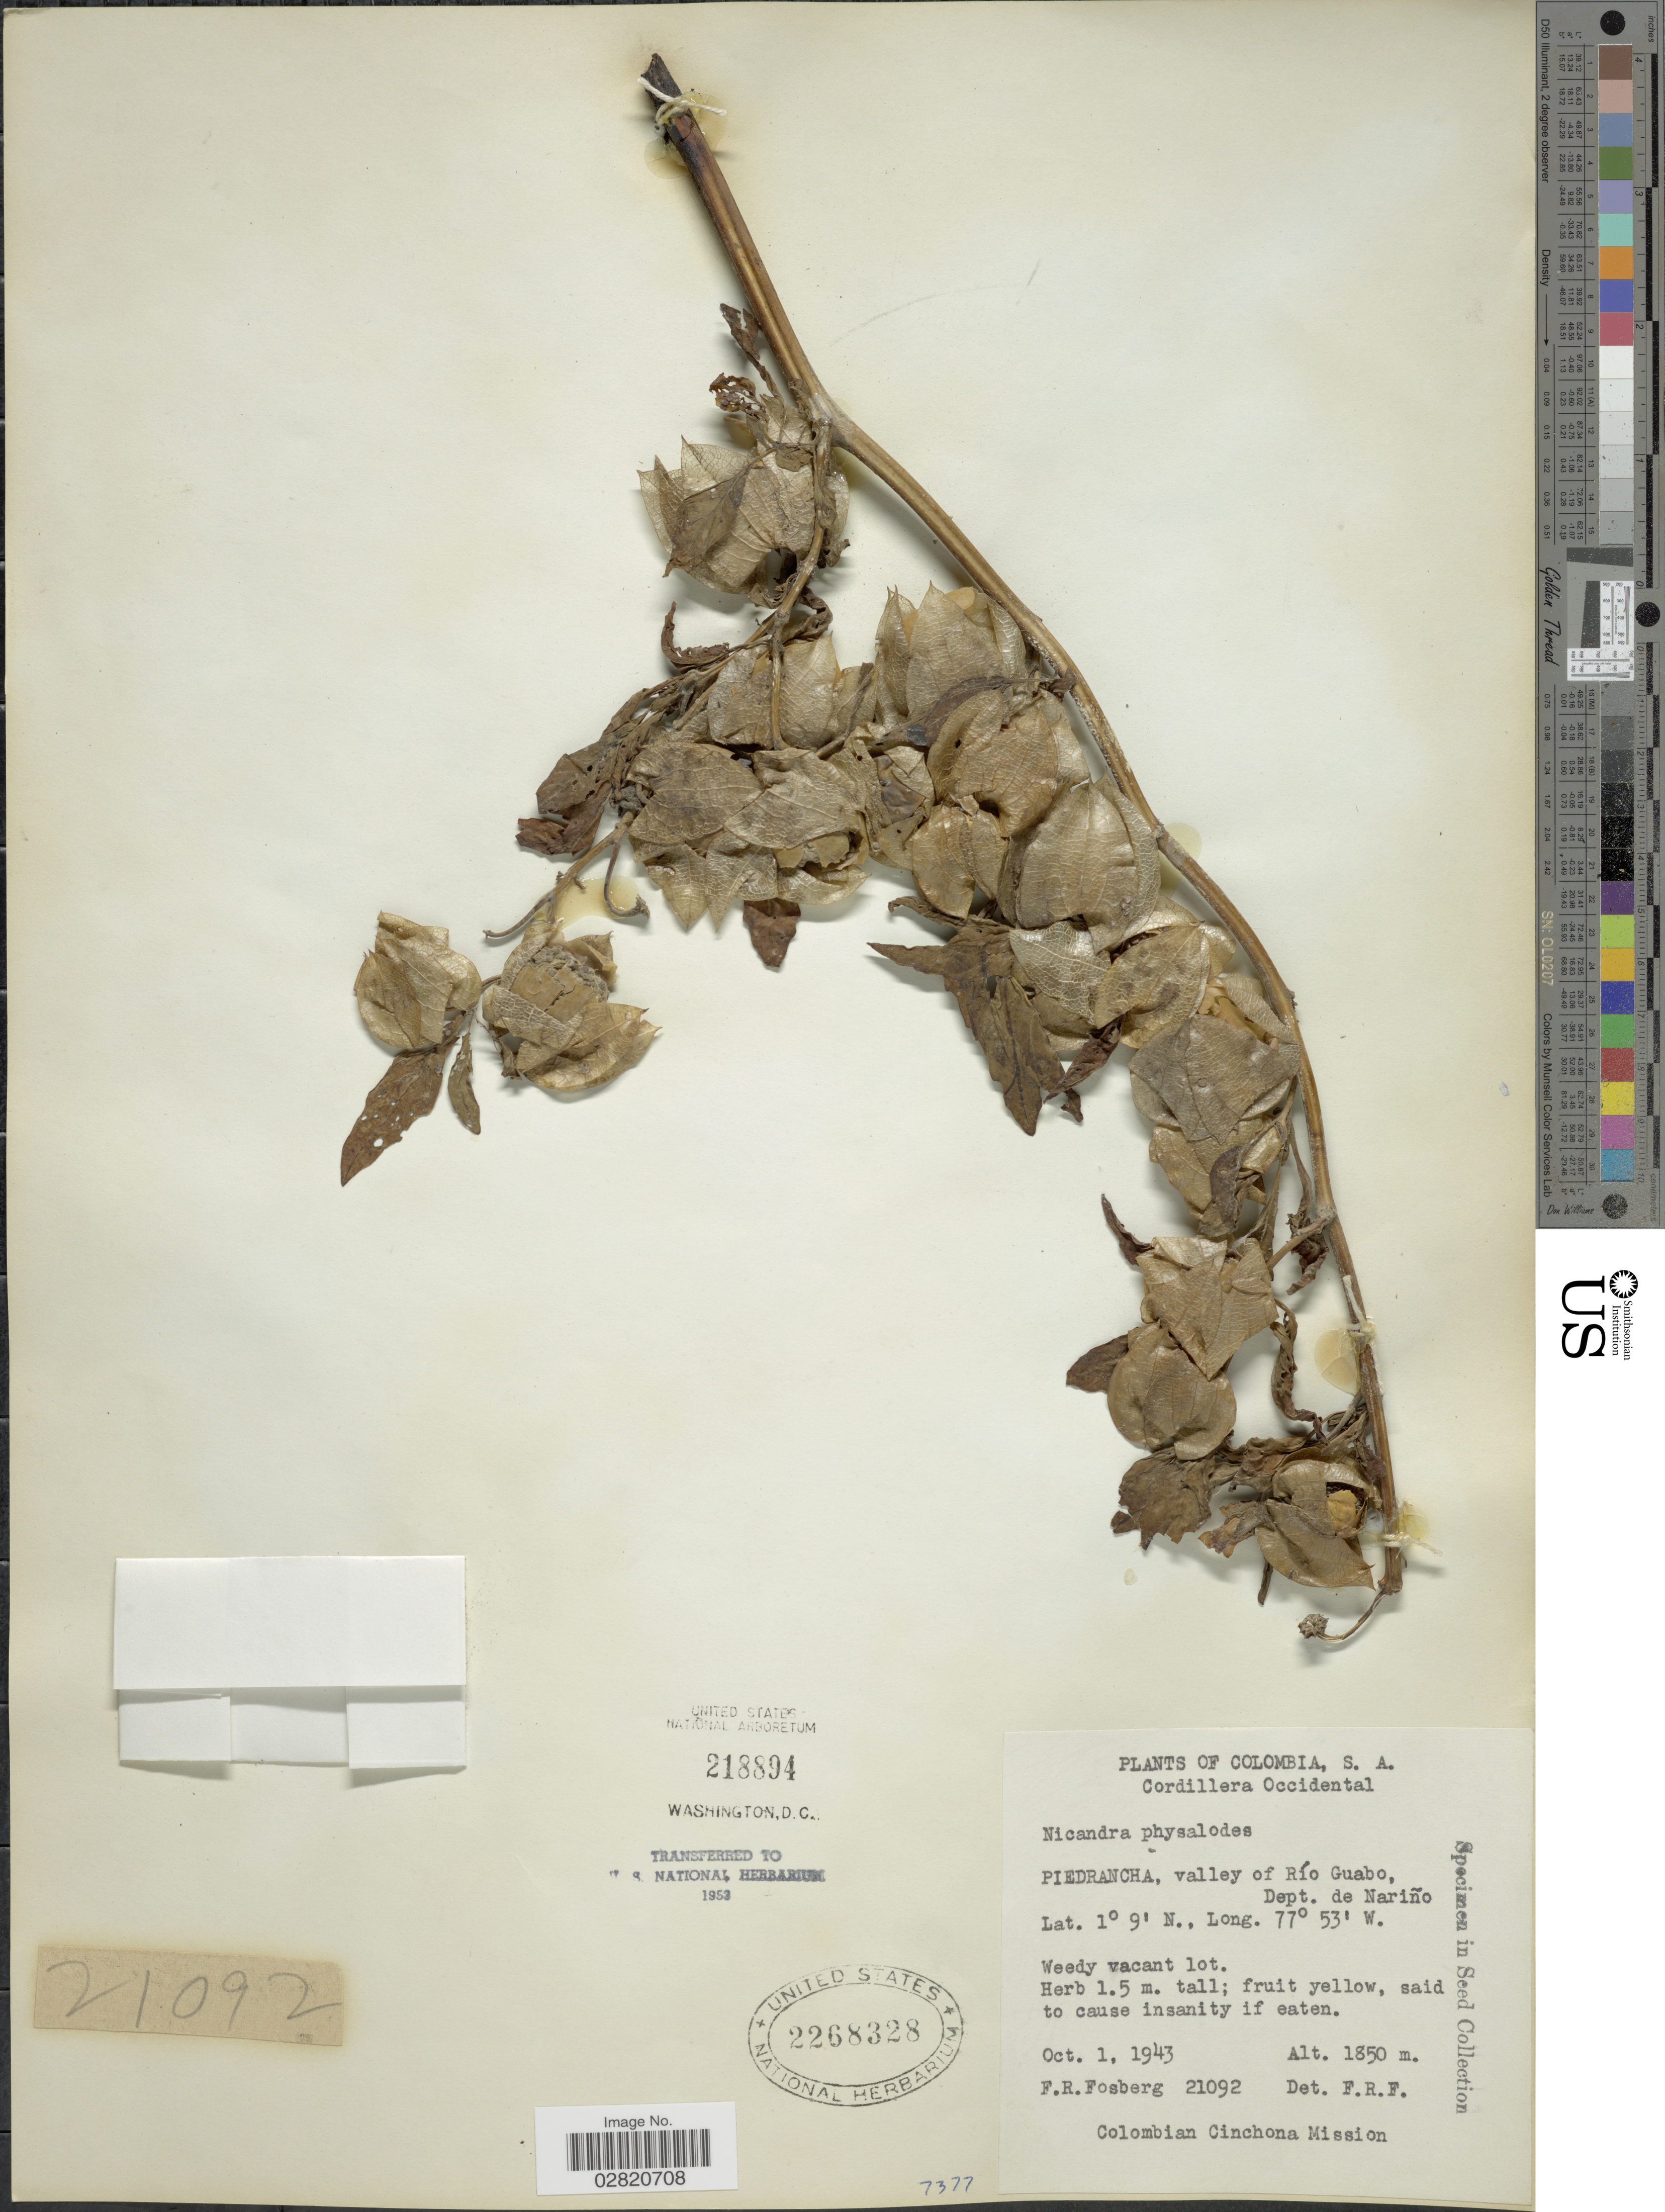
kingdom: Plantae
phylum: Tracheophyta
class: Magnoliopsida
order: Solanales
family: Solanaceae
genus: Nicandra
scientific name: Nicandra physalodes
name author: (L.) Gaertn.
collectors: F. R. Fosberg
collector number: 21092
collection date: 1943-10-01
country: Colombia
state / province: Nariño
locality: Cordillera Occidental. Piedrancha, valley of Río Guabo, Dept. de Nariño.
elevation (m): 1850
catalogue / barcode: US 2268328